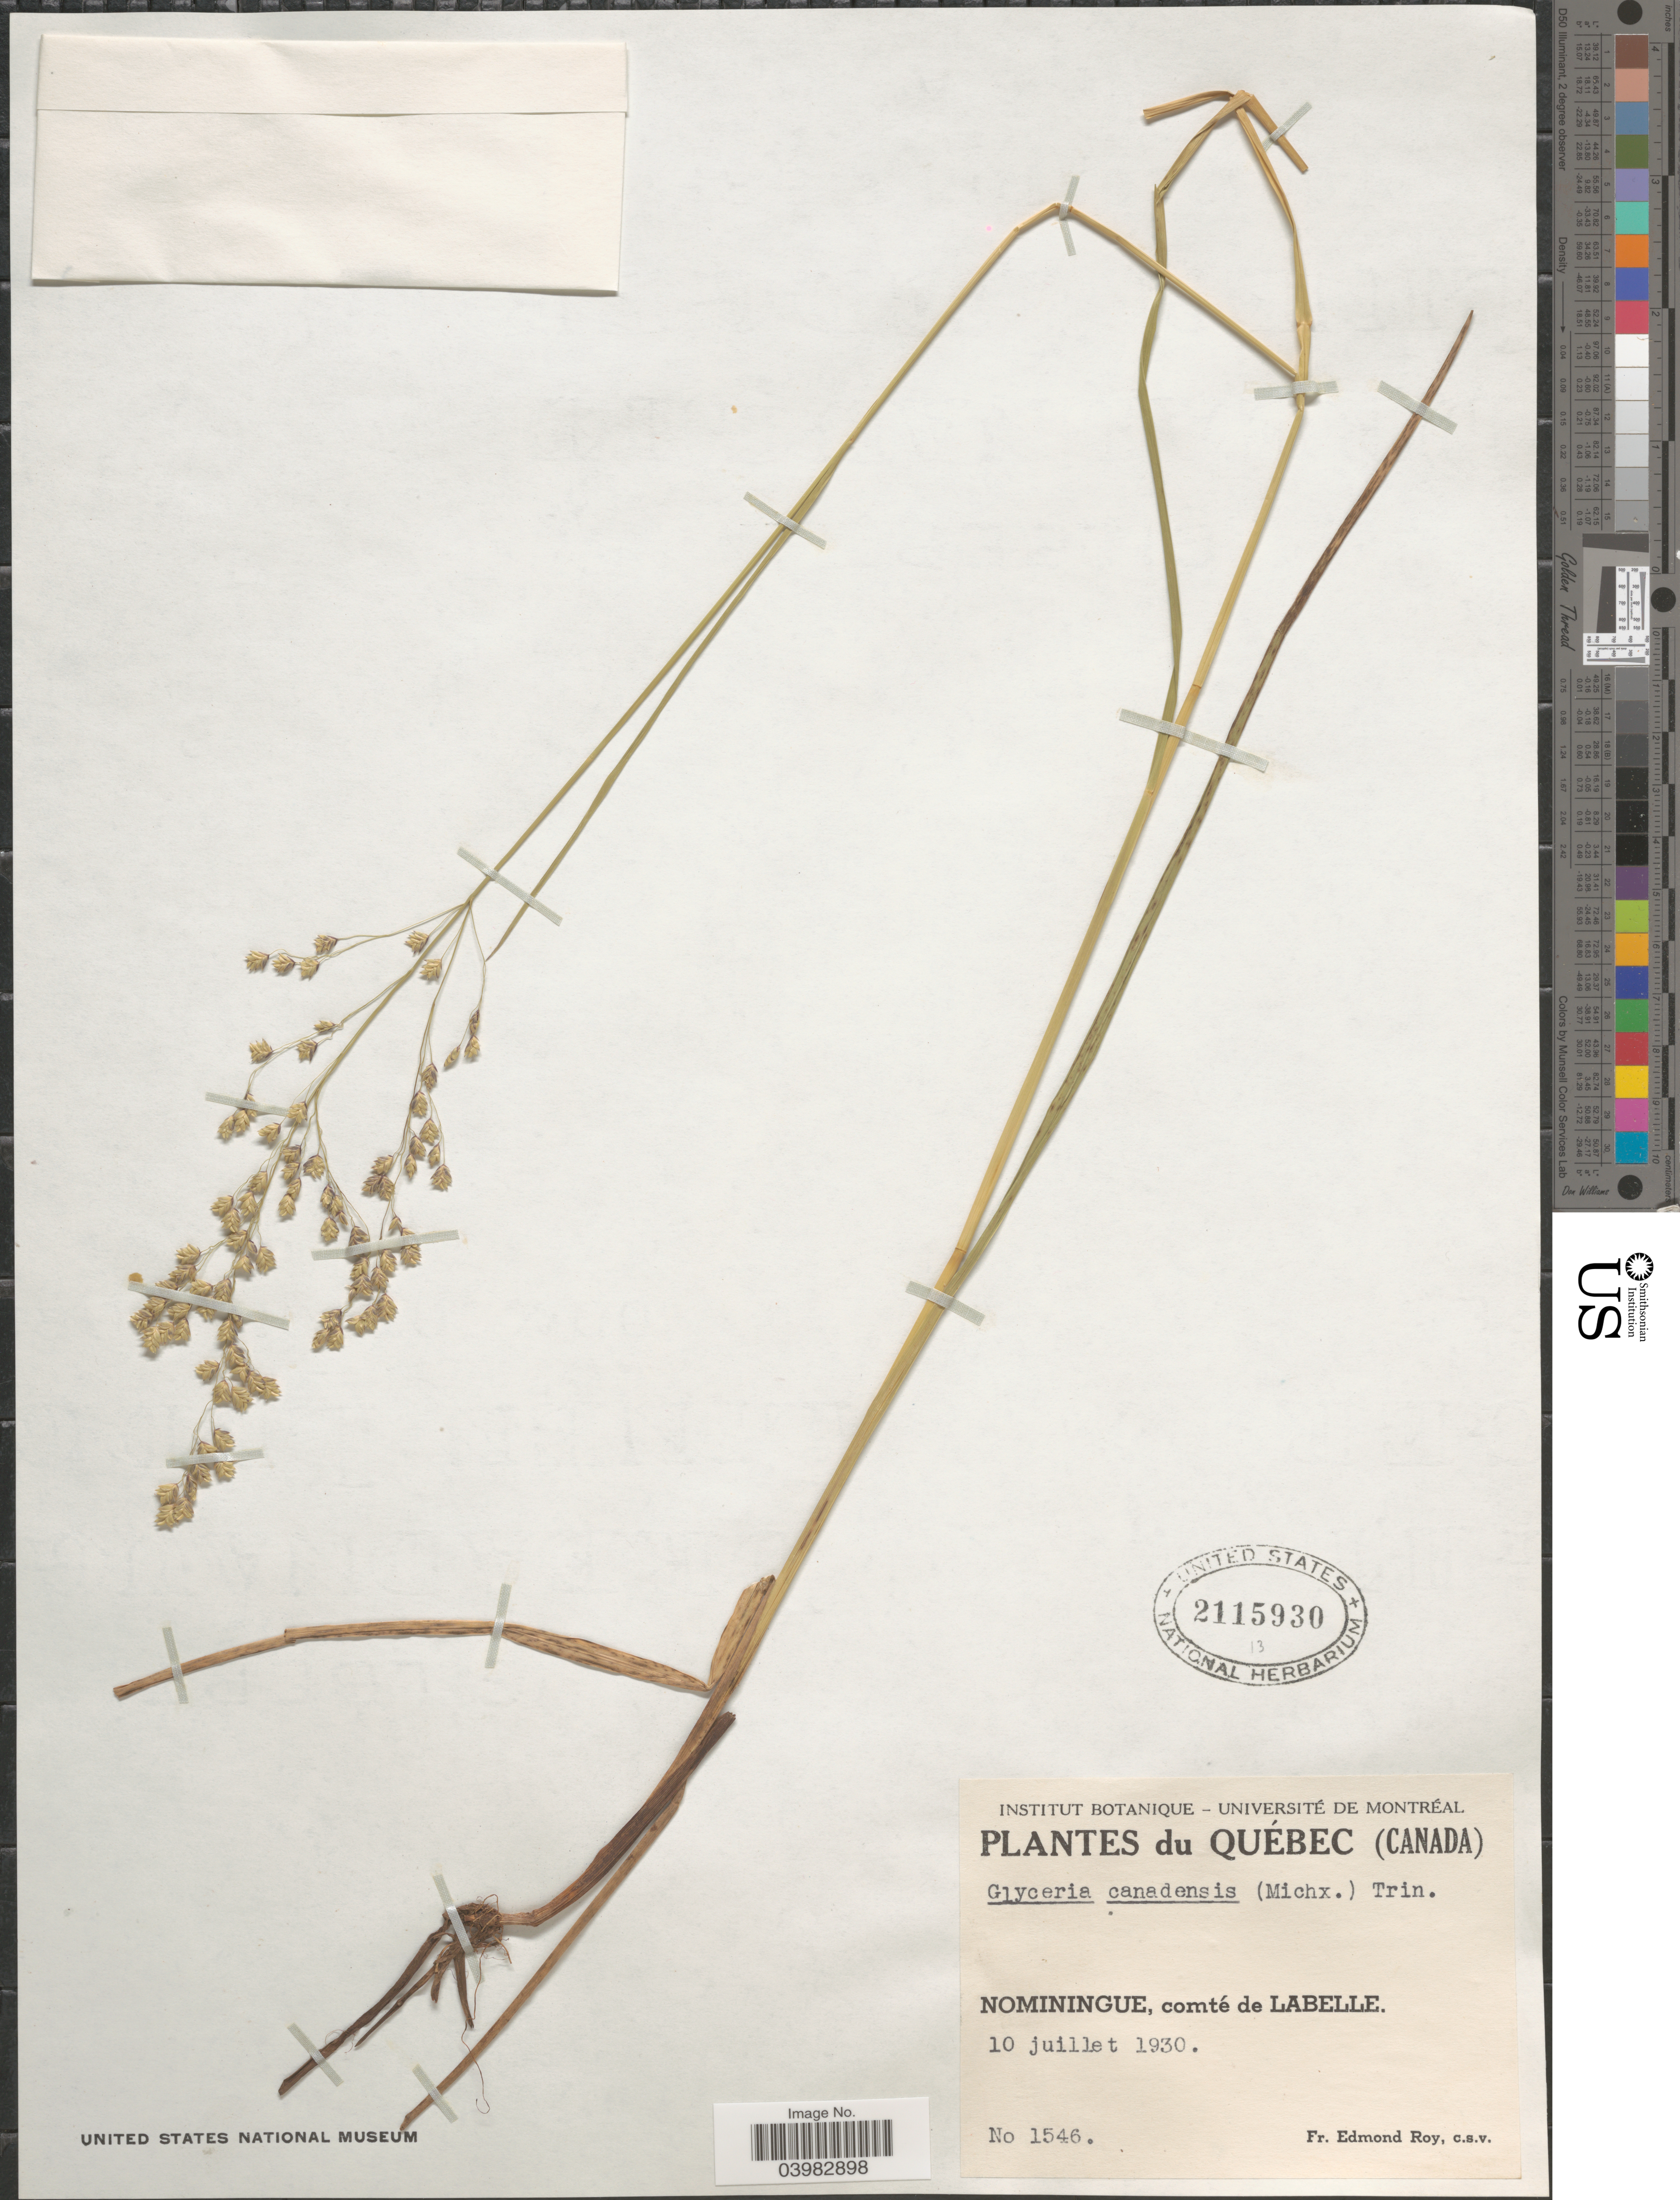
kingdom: Plantae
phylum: Tracheophyta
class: Liliopsida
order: Poales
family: Poaceae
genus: Glyceria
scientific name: Glyceria canadensis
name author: (Michx.) Trin.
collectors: E. Roy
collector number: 1546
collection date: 1930-07-10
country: Canada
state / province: Quebec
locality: Nominingue, comté de Labelle.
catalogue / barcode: US 2115930